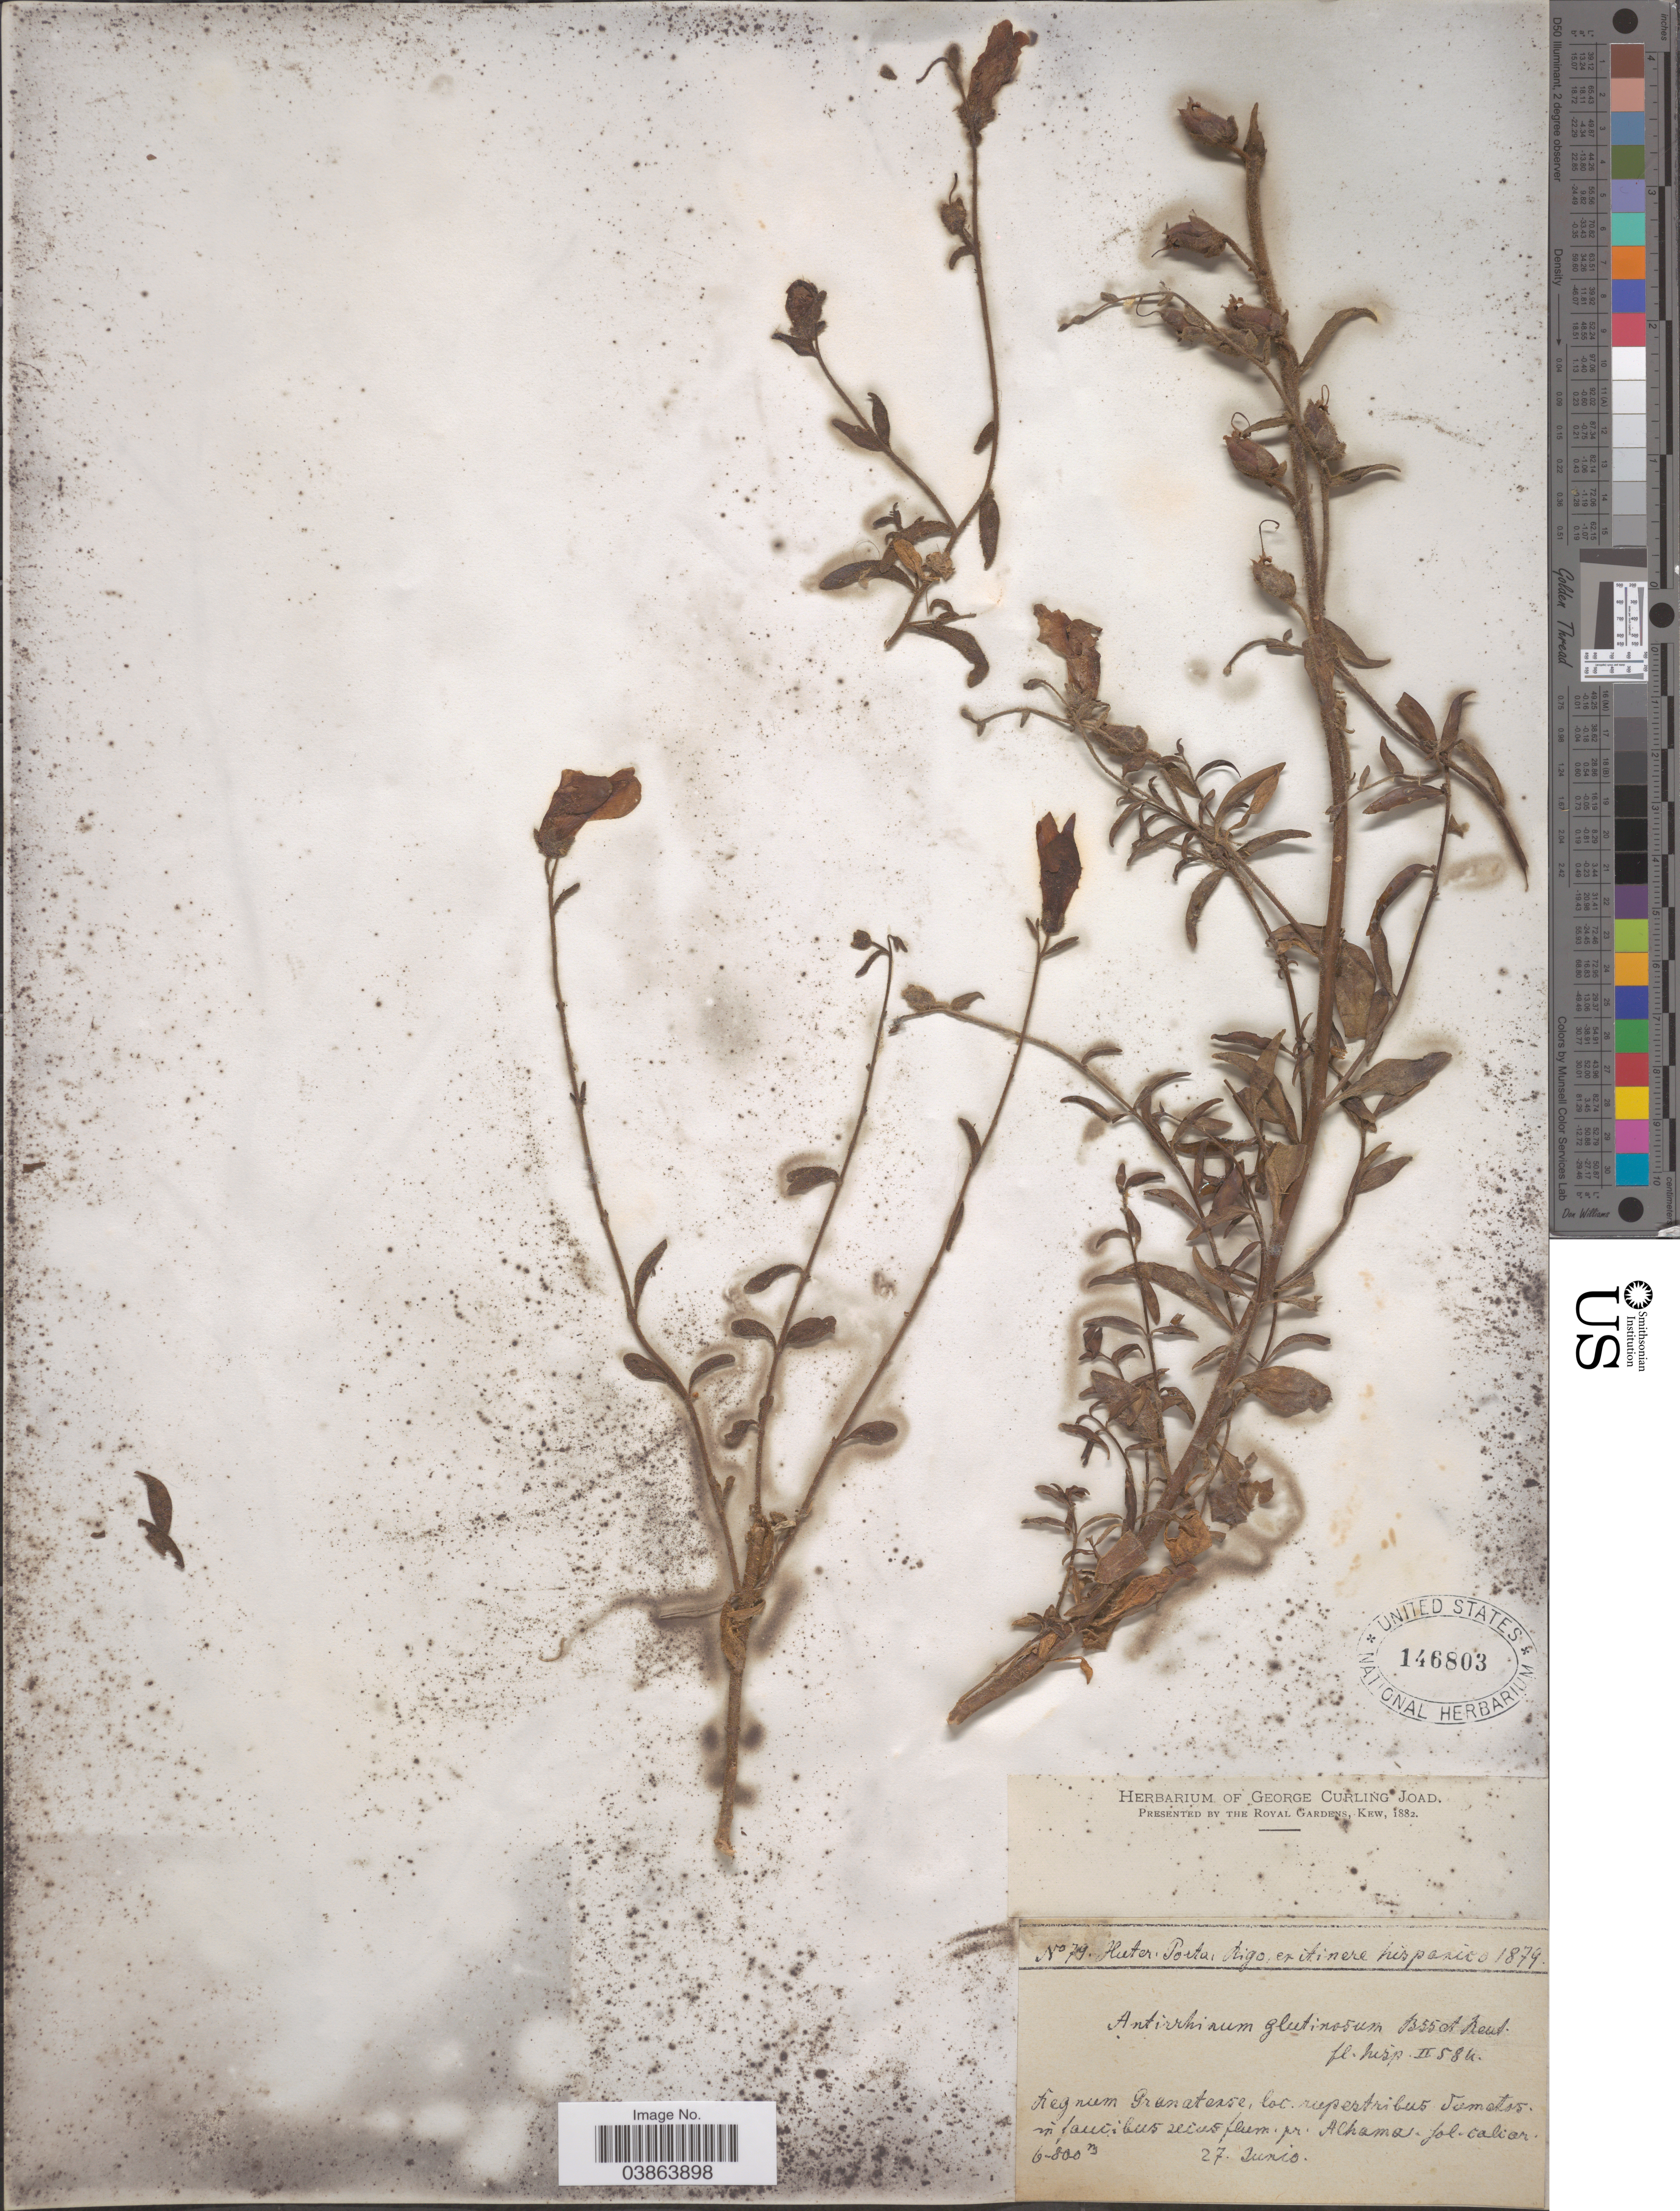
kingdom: Plantae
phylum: Tracheophyta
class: Magnoliopsida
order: Lamiales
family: Plantaginaceae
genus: Antirrhinum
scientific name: Antirrhinum glutinosum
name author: Boiss. & Reut.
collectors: -. Huter, -- Porta & -- Rigo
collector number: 79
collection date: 1879-06-27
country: Spain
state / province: Andalucia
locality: Hispanica. Regnum Granatense, loc. rupestribus dumetos in faucibus secus flum. pr. Alhama.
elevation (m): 600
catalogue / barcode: US 146803